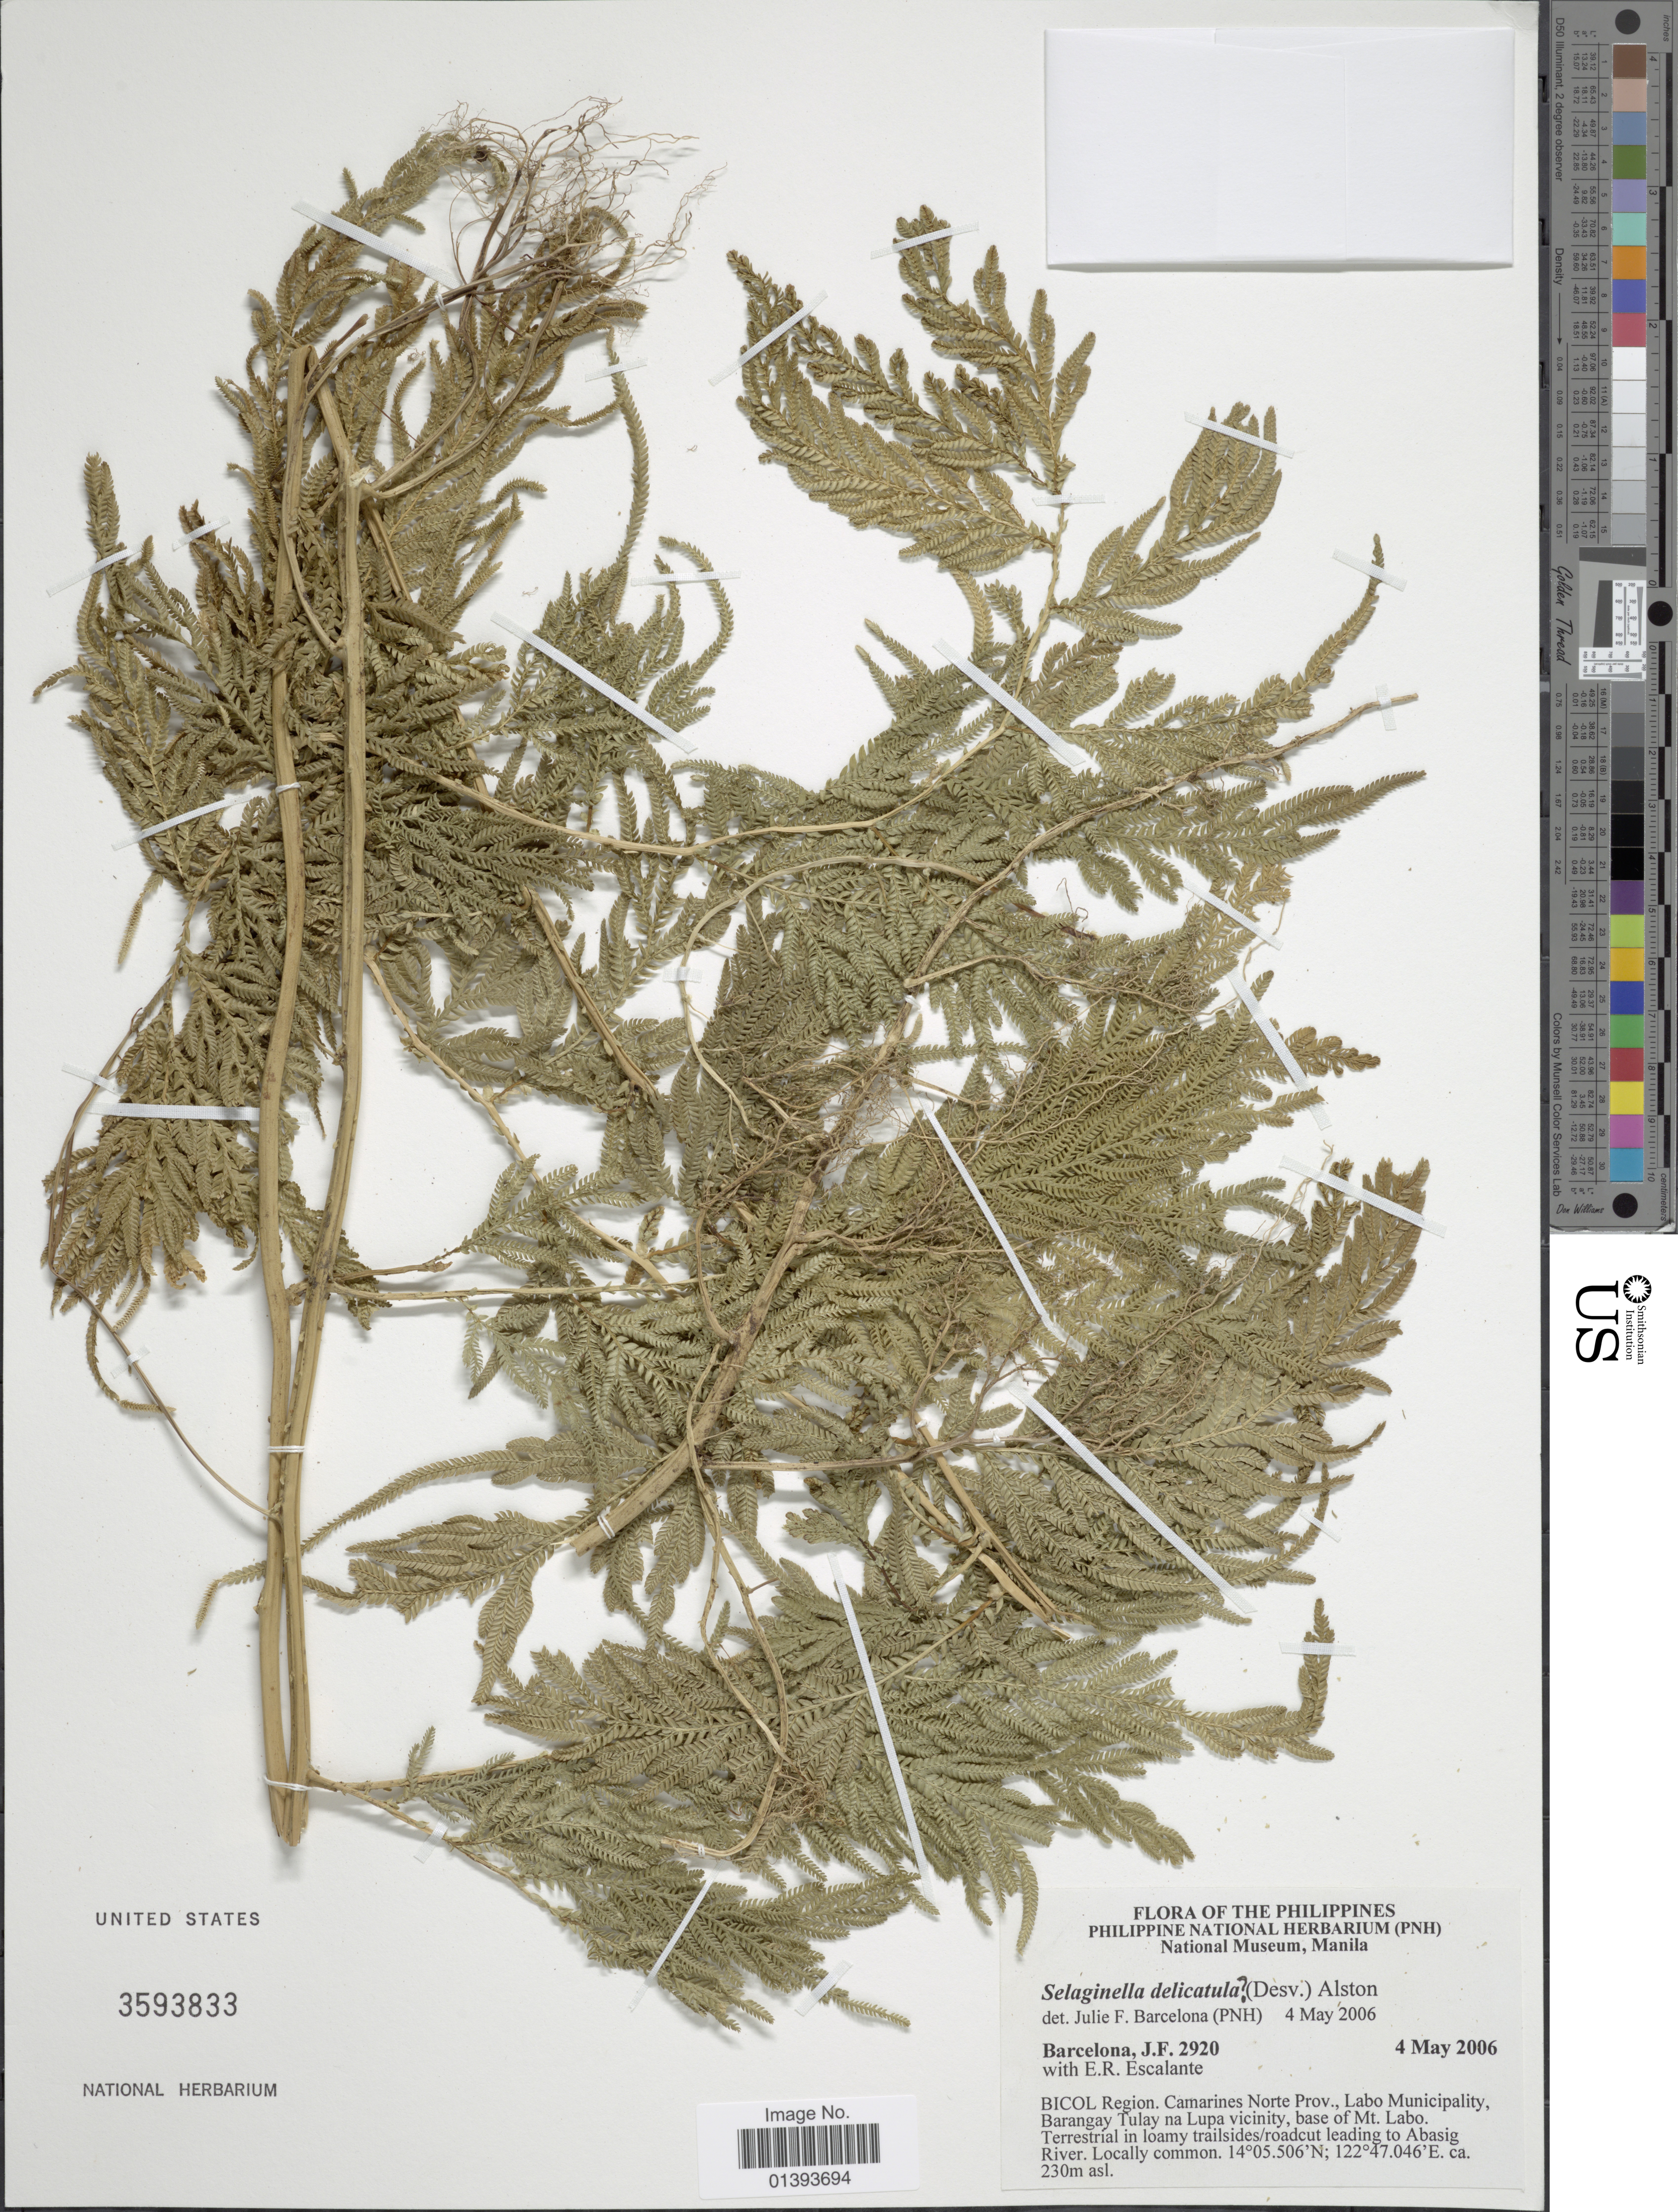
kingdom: Plantae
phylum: Tracheophyta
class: Lycopodiopsida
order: Selaginellales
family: Selaginellaceae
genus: Selaginella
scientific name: Selaginella delicatula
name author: (Desv.) Alston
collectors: J. F. Barcelona & E. Escalante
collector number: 2920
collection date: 2006-05-04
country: Philippines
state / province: Bicol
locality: Bicol region, Camarines Norte Prov., Labo Municipality, Barangay Tulay na Lupa vicinity base of Mt. Labo, Terrestrial in loamy trailsides/roadcut leading to Abasig River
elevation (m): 230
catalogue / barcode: US 3593833